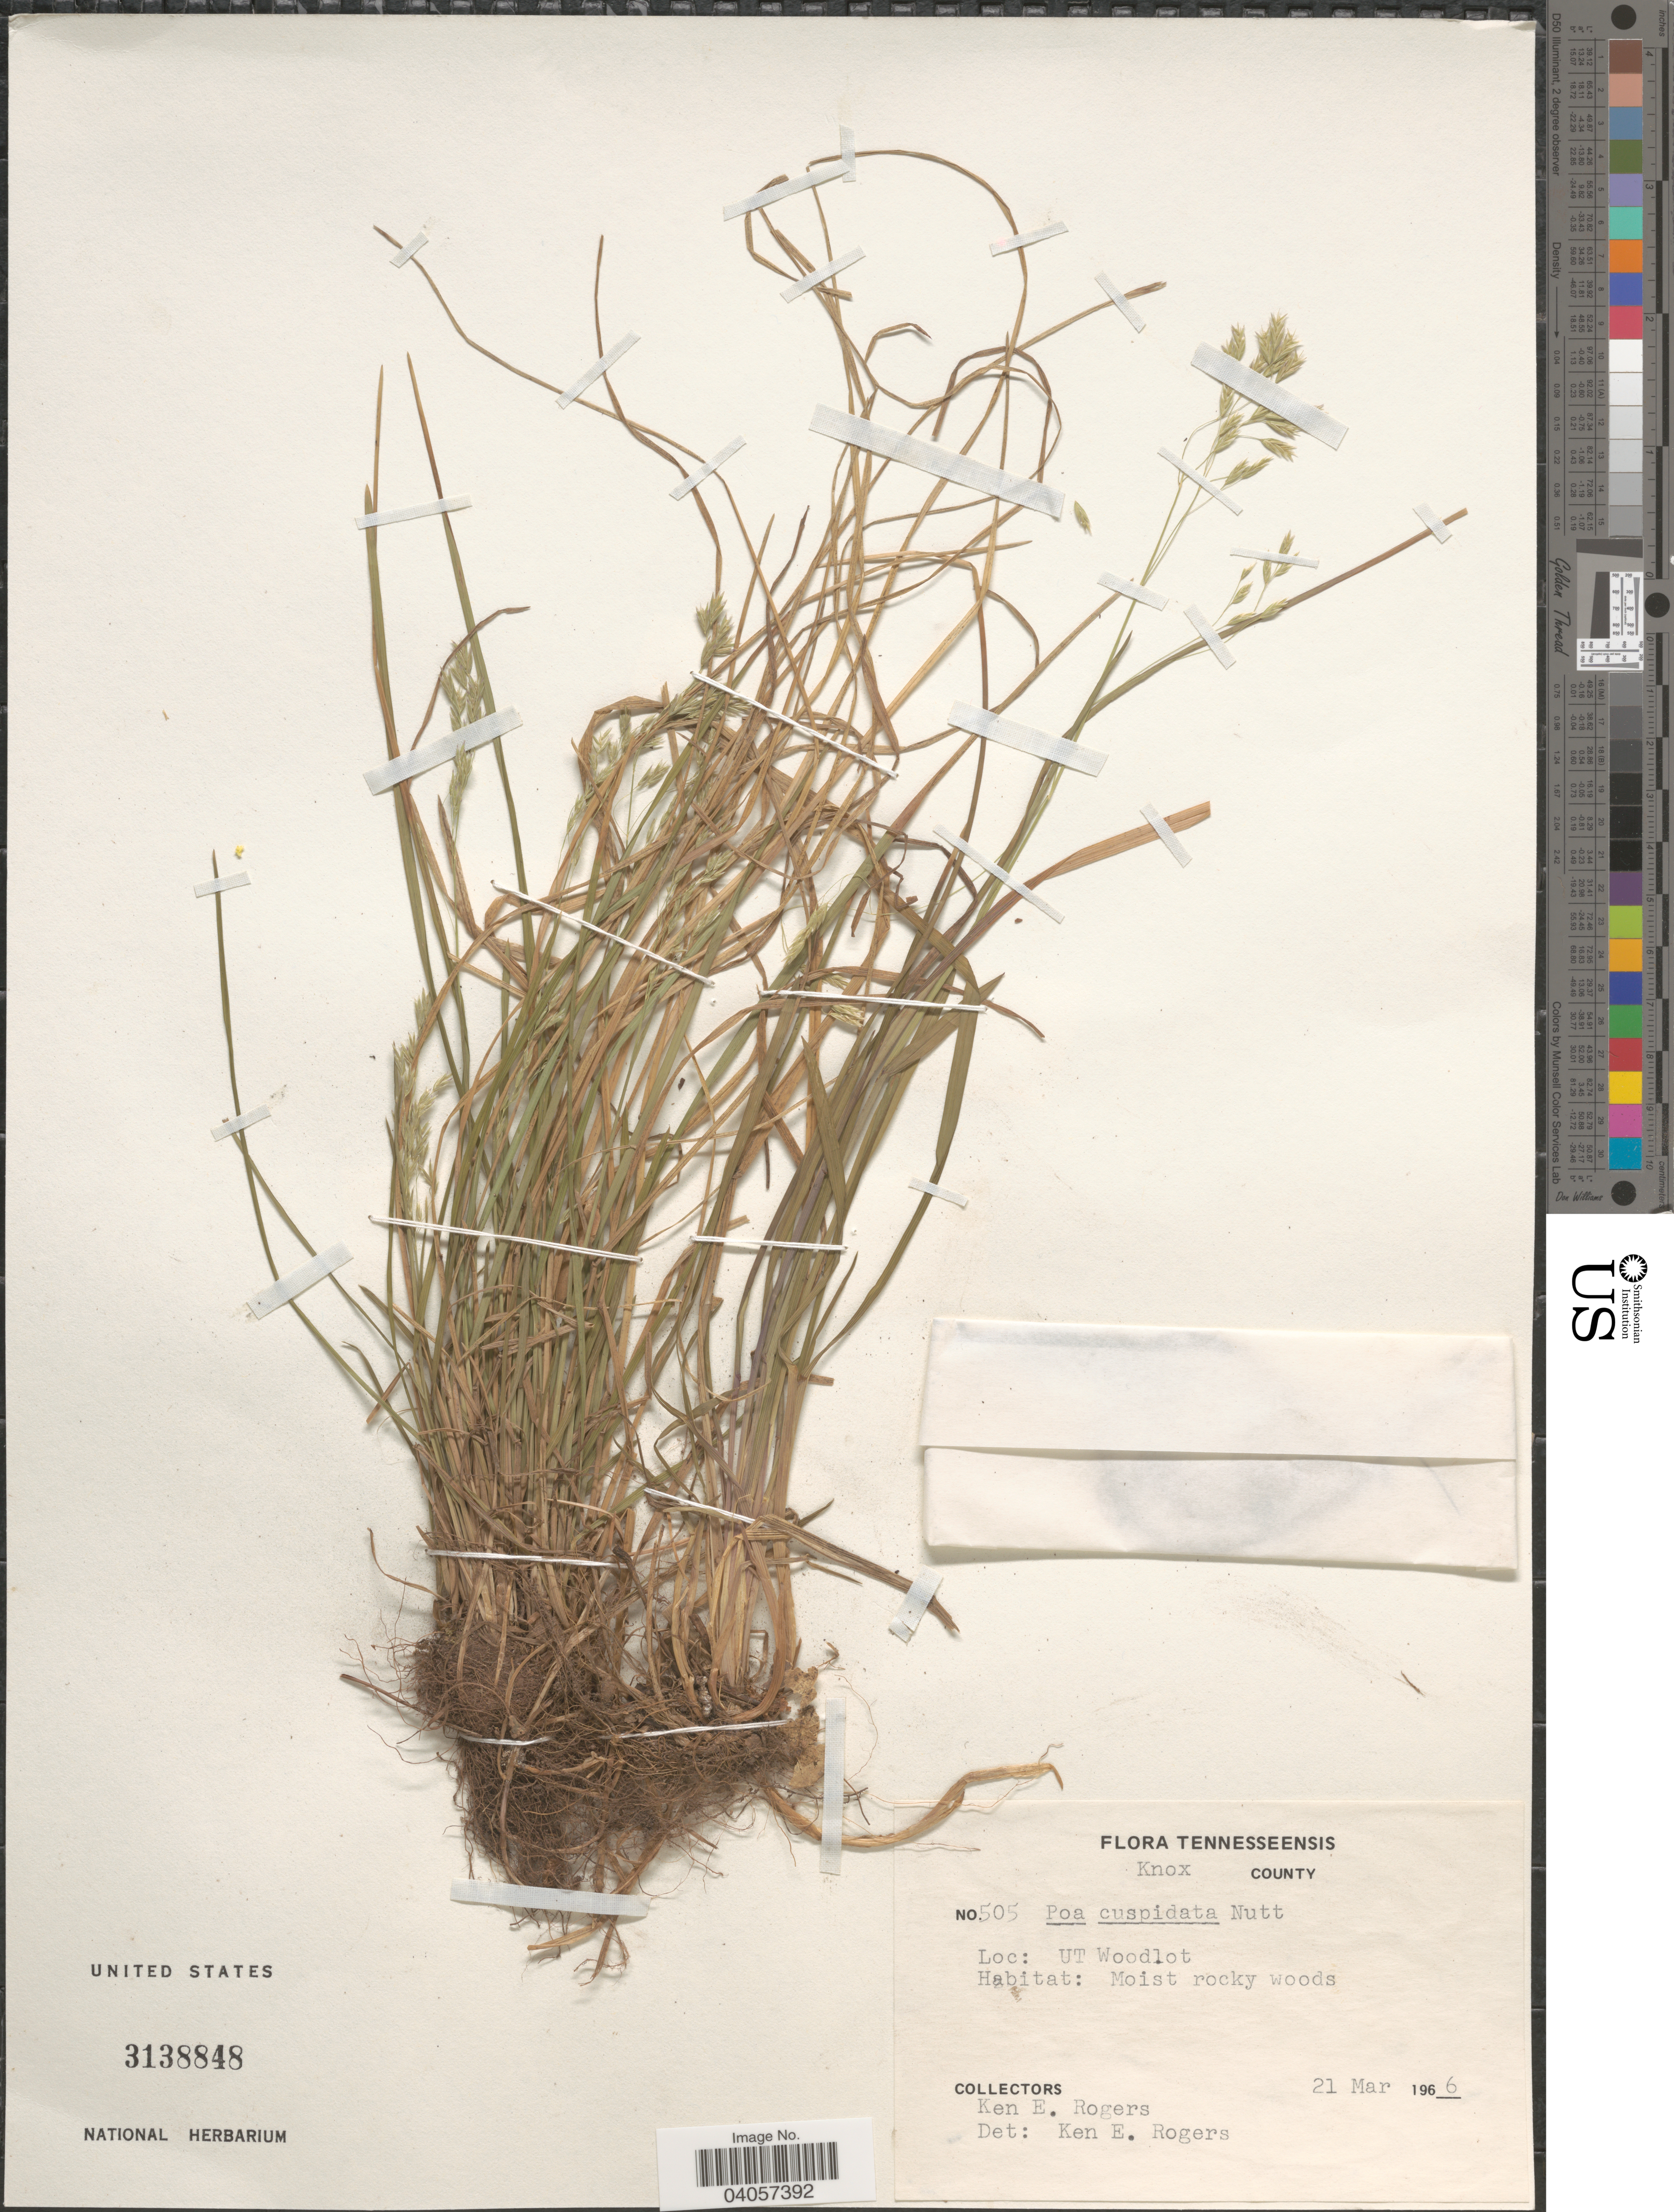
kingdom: Plantae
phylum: Tracheophyta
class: Liliopsida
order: Poales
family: Poaceae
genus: Poa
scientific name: Poa cuspidata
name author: Nutt.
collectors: K. Rogers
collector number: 505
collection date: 1966-03-21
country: United States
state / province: Tennessee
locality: Knox County. UT Woodlot.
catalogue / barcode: US 3138848